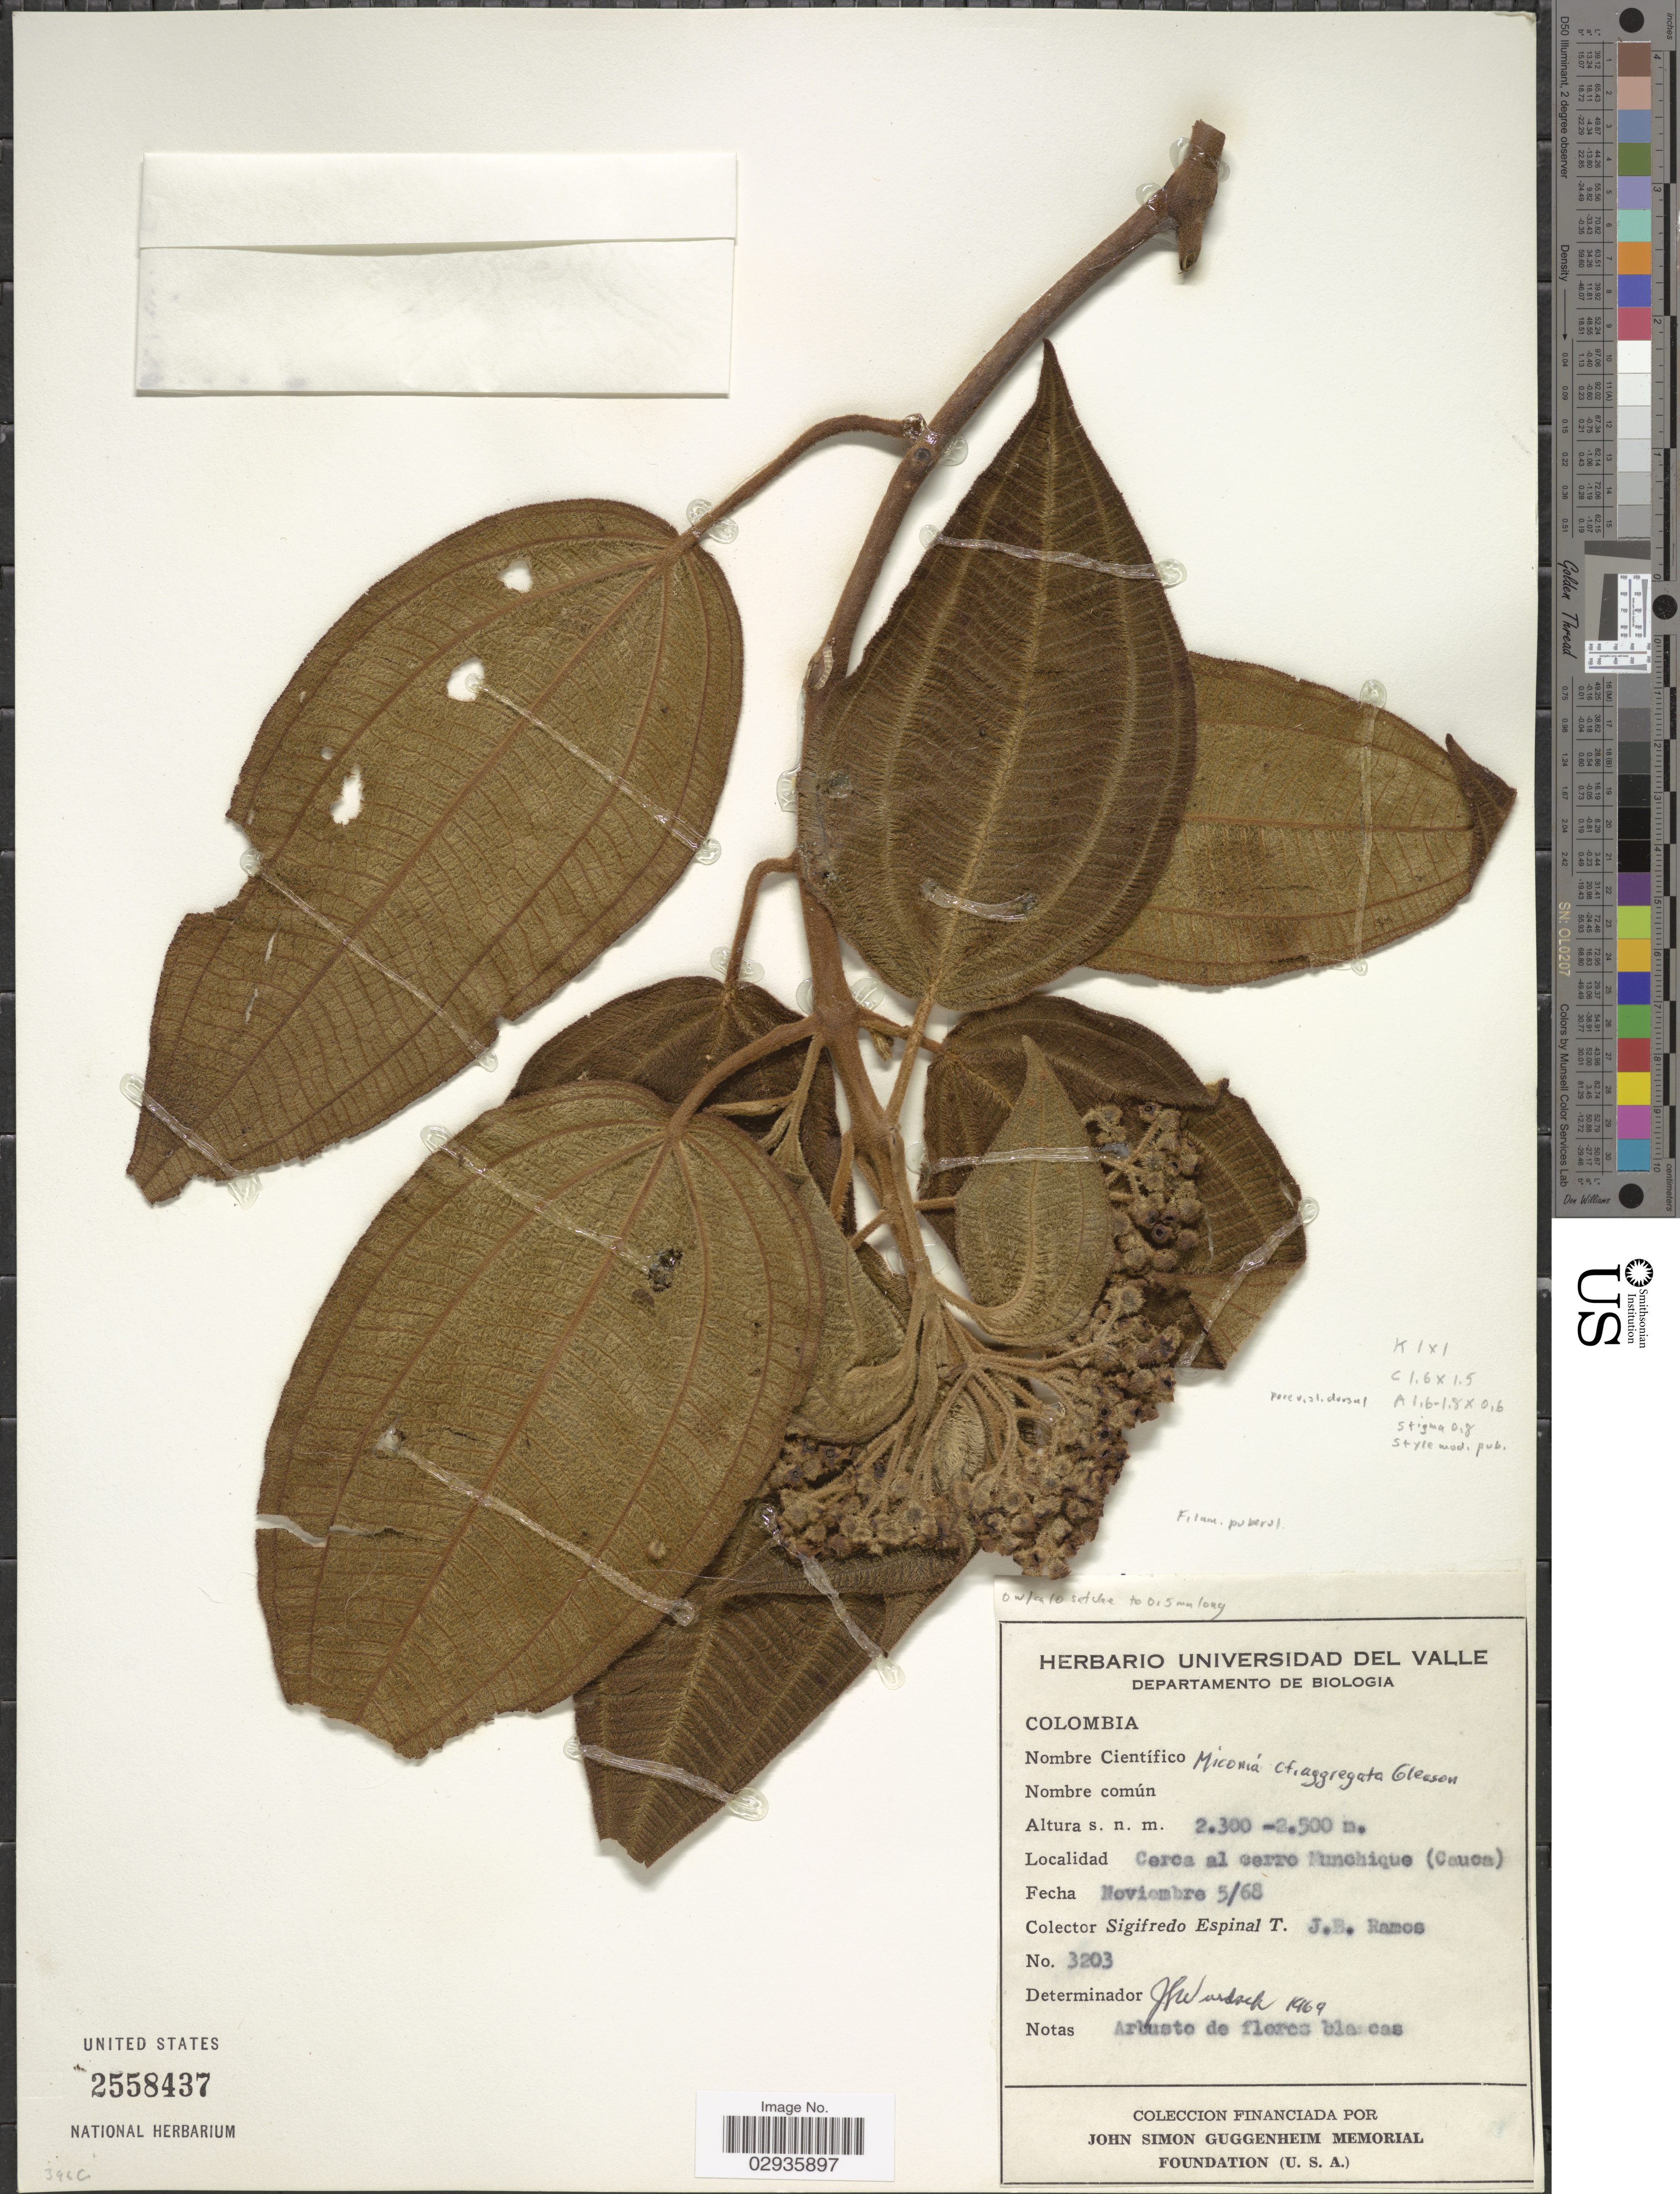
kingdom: Plantae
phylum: Tracheophyta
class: Magnoliopsida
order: Myrtales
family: Melastomataceae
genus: Miconia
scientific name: Miconia aggregata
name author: Gleason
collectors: S. Espinal T. & J. B. Ramos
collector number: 3203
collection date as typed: Transcribed d/m/y: 5/11/68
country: Colombia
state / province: Cauca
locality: Cerca al cerro Munchique.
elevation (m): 2300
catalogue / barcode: US 2558437